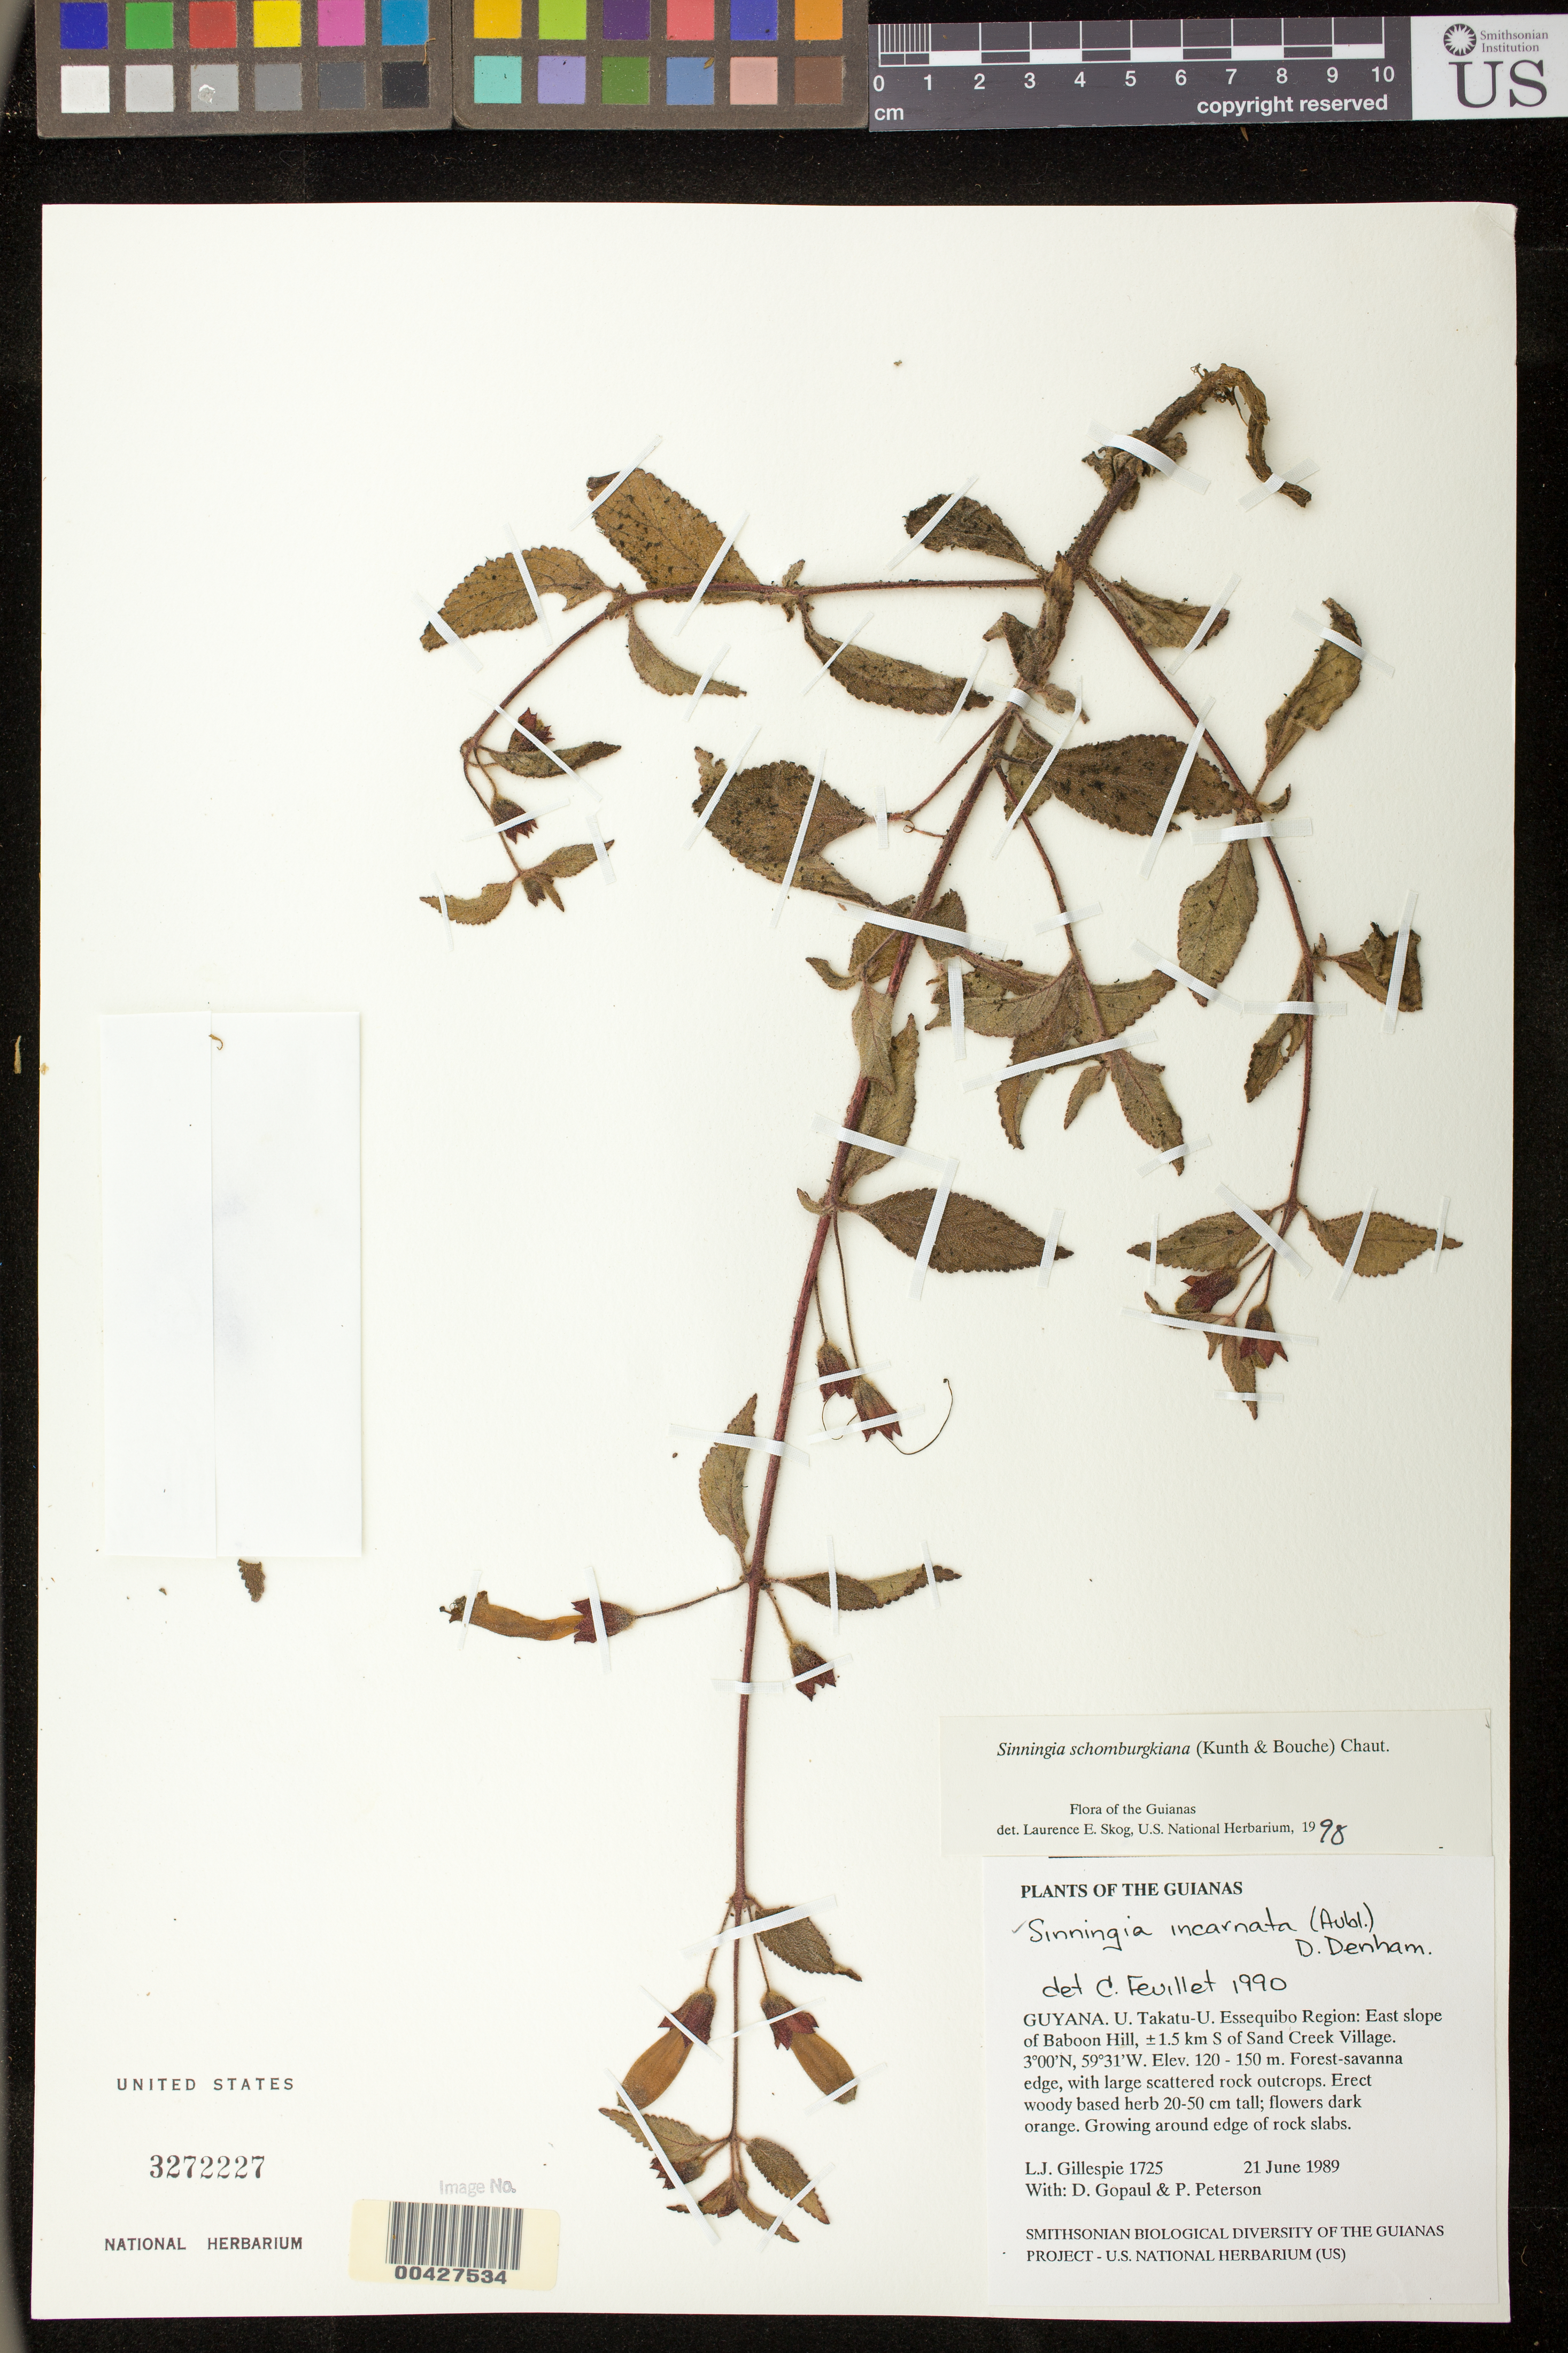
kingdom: Plantae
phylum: Tracheophyta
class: Magnoliopsida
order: Lamiales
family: Gesneriaceae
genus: Sinningia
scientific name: Sinningia schomburgkiana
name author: (Kunth & C.D. Bouché) Chautems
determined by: Skog, Laurence E.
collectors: L. J. Gillespie, D. Gopaul & P. M. Peterson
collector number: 1725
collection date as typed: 21 Jun 1989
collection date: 1989-06-21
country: Guyana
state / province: U. Takutu-U. Essequibo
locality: E slope of Baboon Hill, ca. 1.5 km S of Sank Creek Village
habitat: Forest-savanna edge, with large scattered rock outcrops; growing around edge of rock slabs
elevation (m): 120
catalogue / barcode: US 3272227